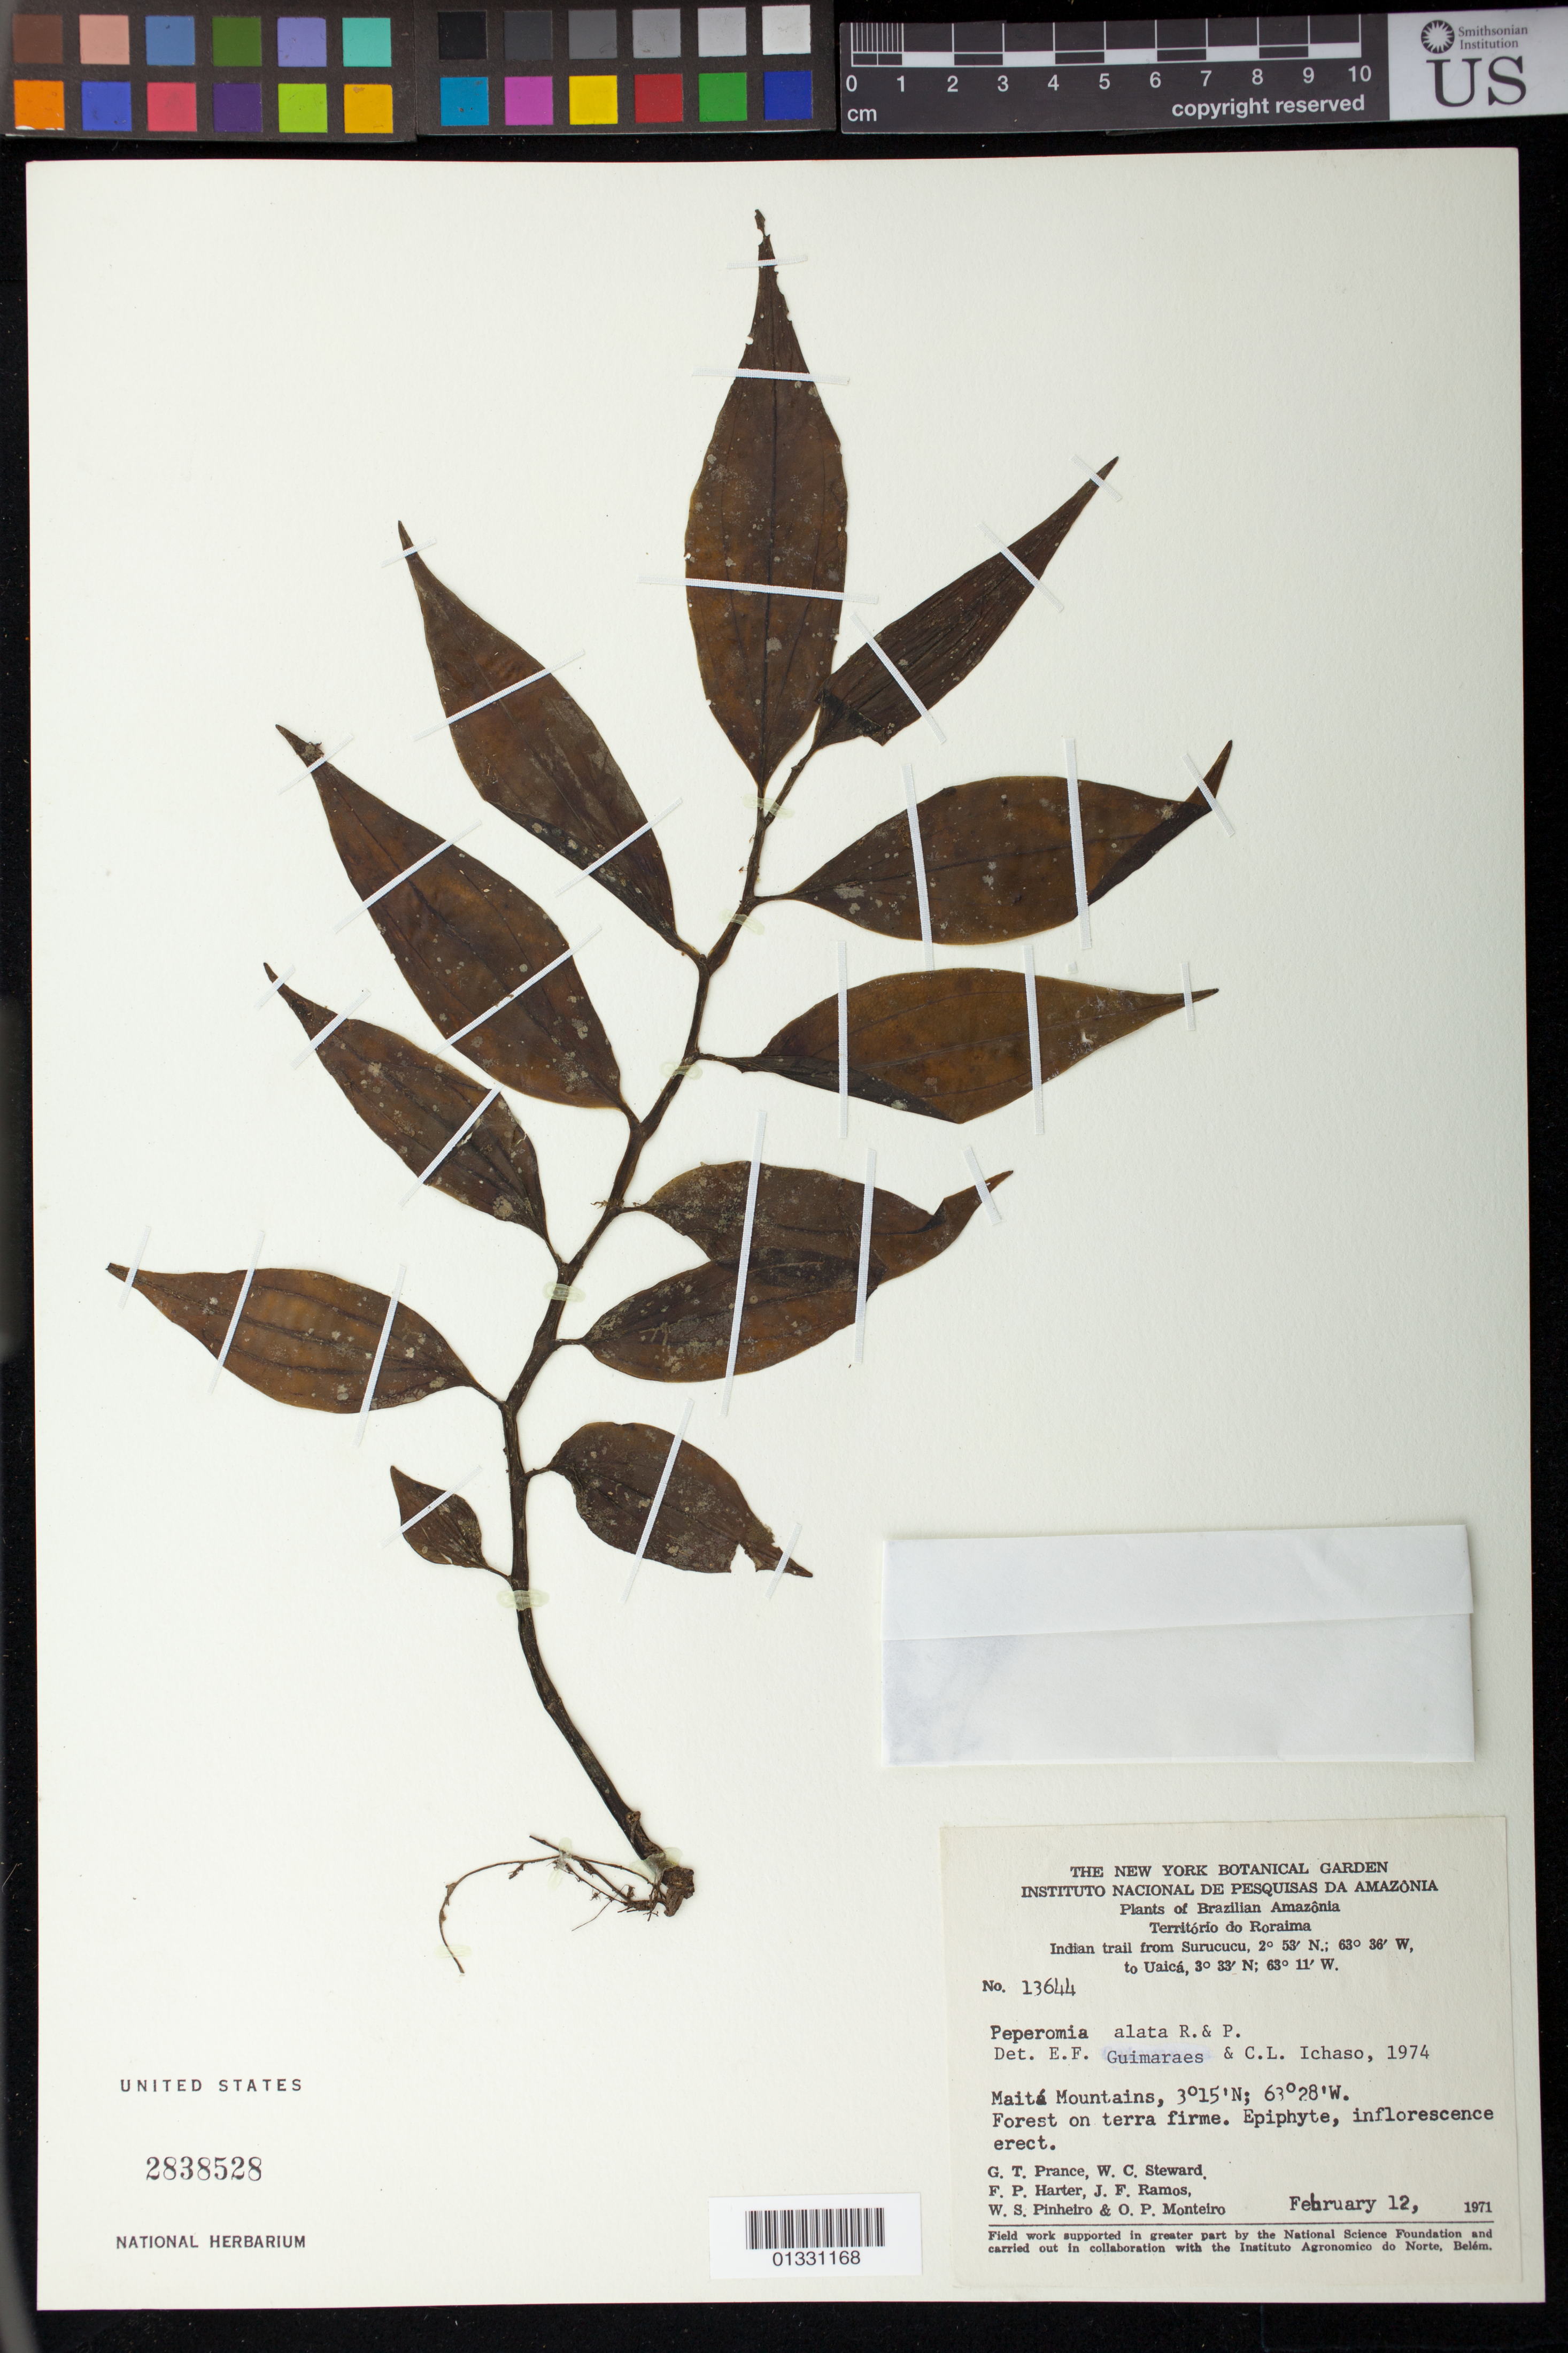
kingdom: Plantae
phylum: Tracheophyta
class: Magnoliopsida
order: Piperales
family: Piperaceae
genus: Peperomia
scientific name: Peperomia alata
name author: Ruiz & Pav.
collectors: G. T. Prance, W. C. Steward, F. P. Harter, J. F. Ramos, W. S. Pinheiro & O. P. Monteiro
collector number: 13644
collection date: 1971-02-12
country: Brazil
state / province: Roraima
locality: Maitá Mountains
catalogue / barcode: US 2838528